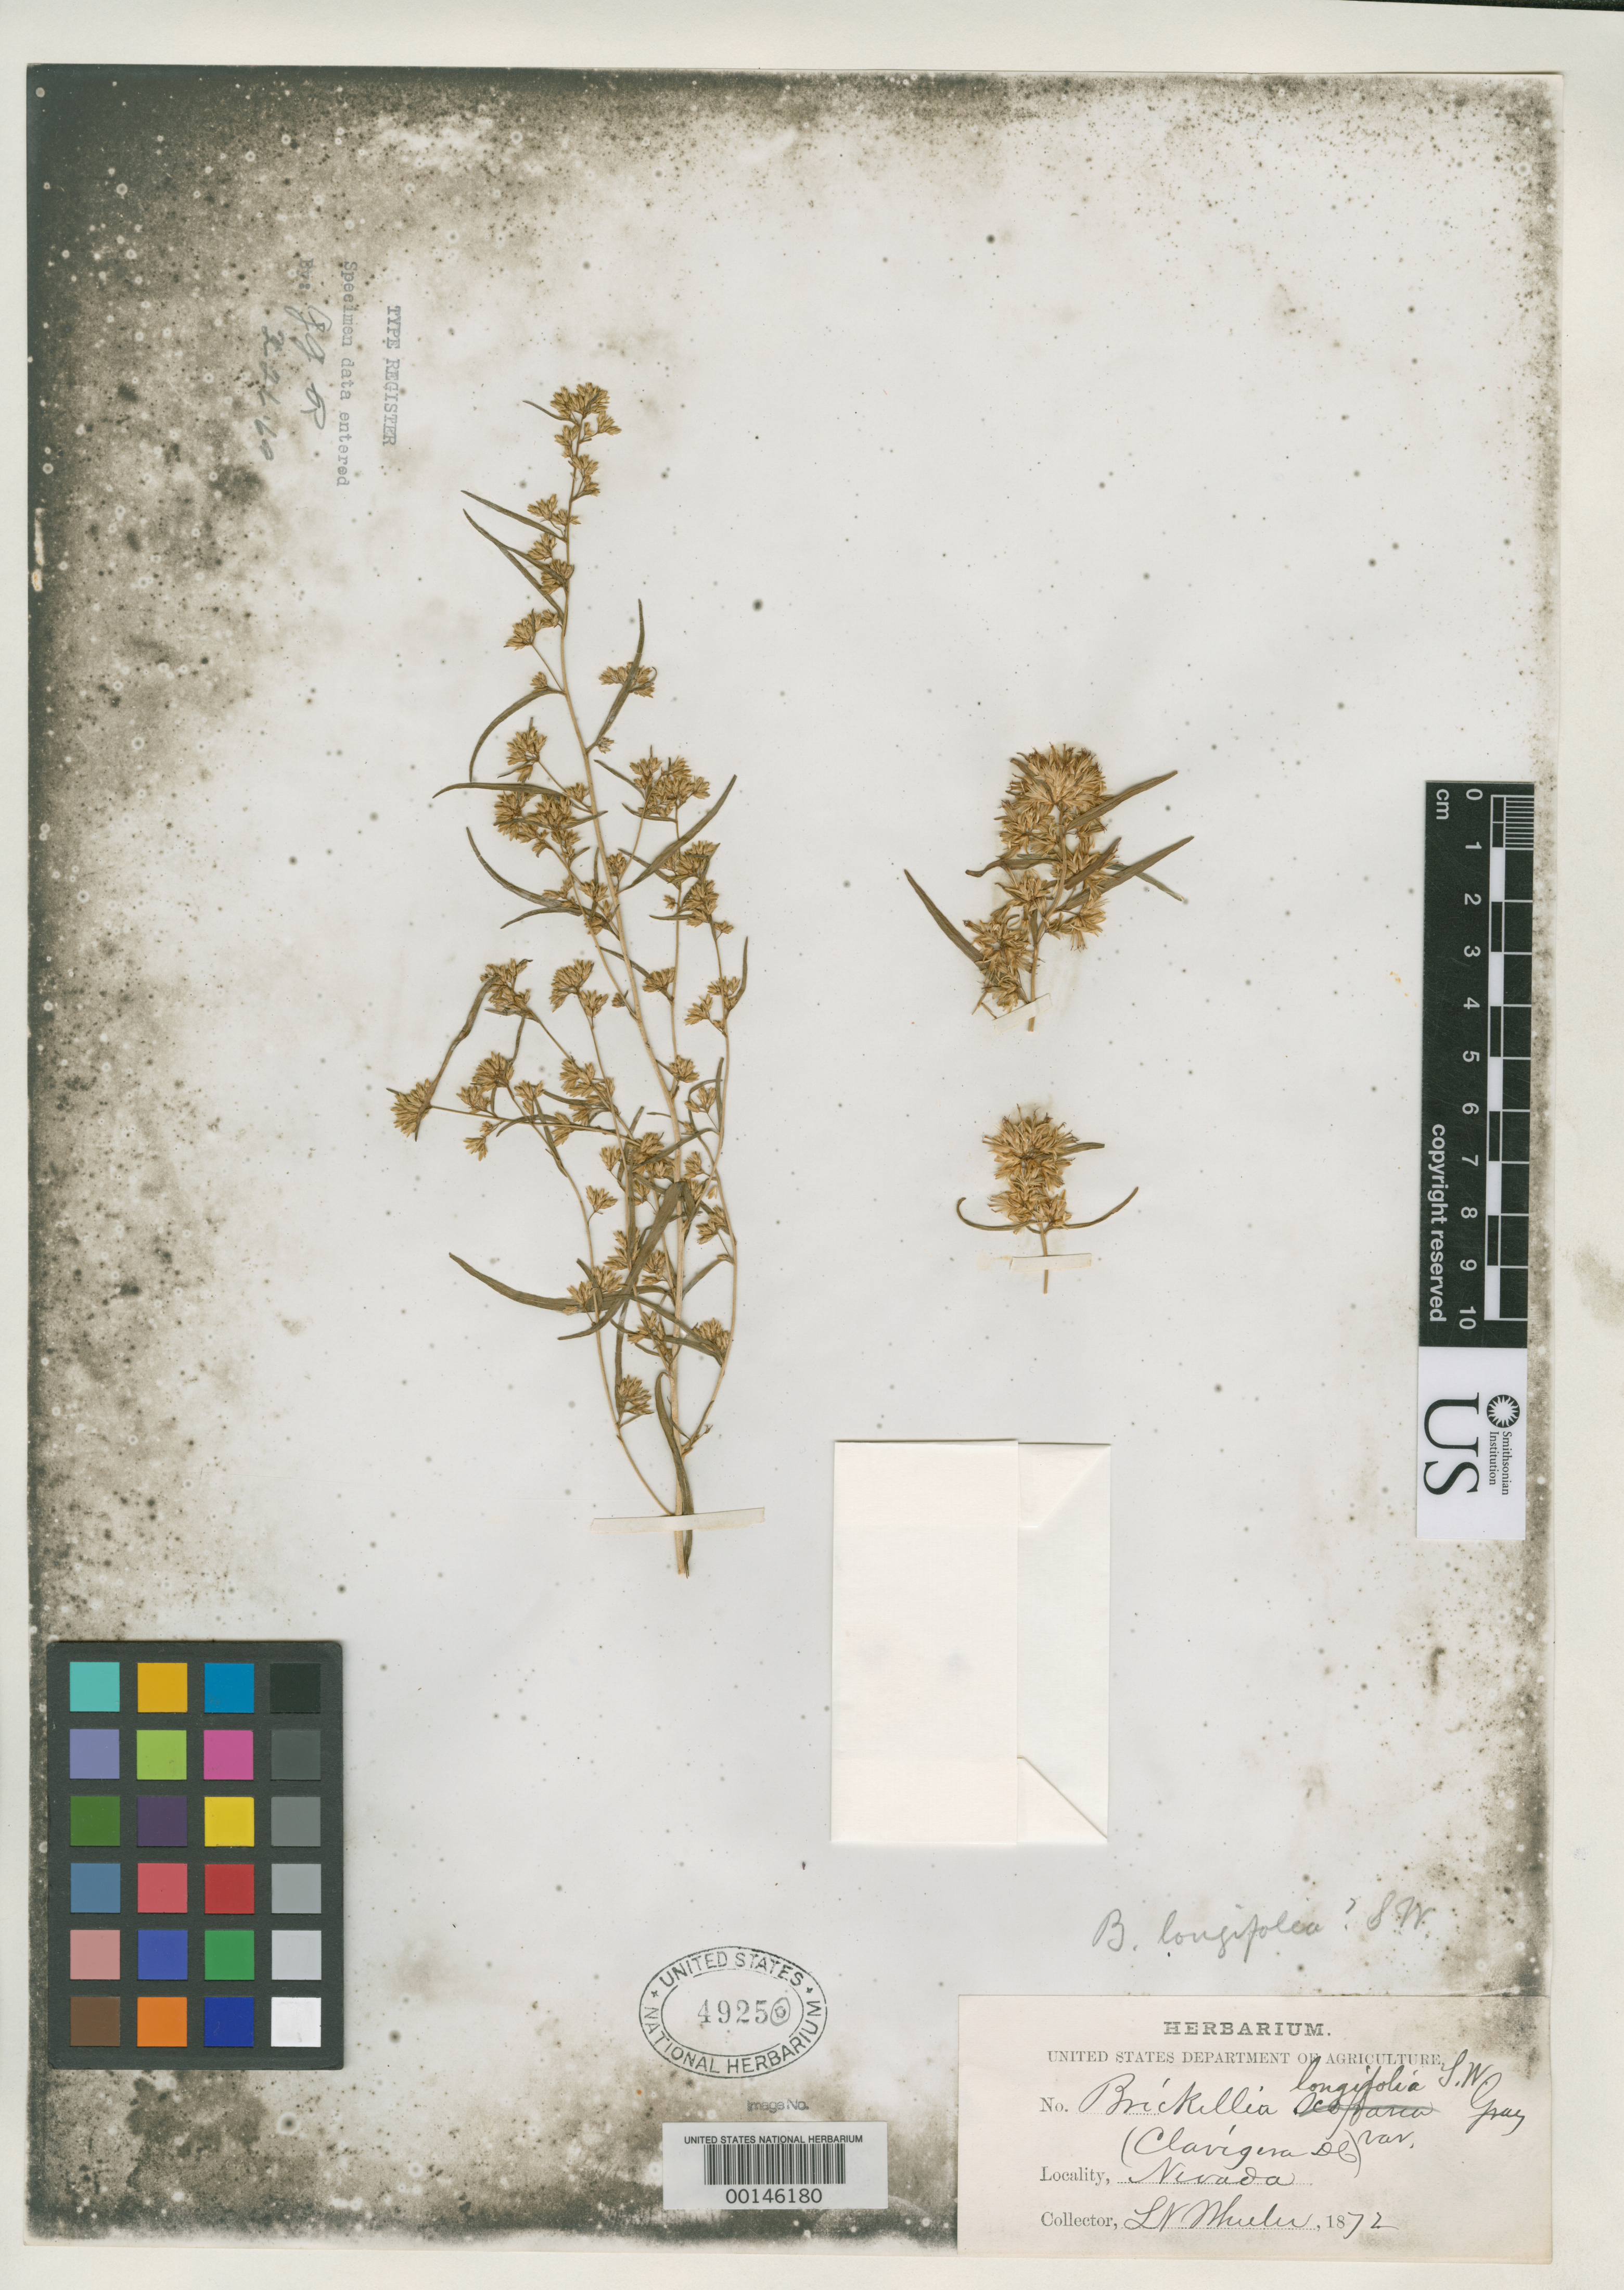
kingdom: Plantae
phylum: Tracheophyta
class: Magnoliopsida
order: Asterales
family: Asteraceae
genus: Brickellia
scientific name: Brickellia longifolia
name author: S. Watson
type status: Isotype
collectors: G. Wheeler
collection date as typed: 1872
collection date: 1872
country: United States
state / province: Nevada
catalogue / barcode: US 49250